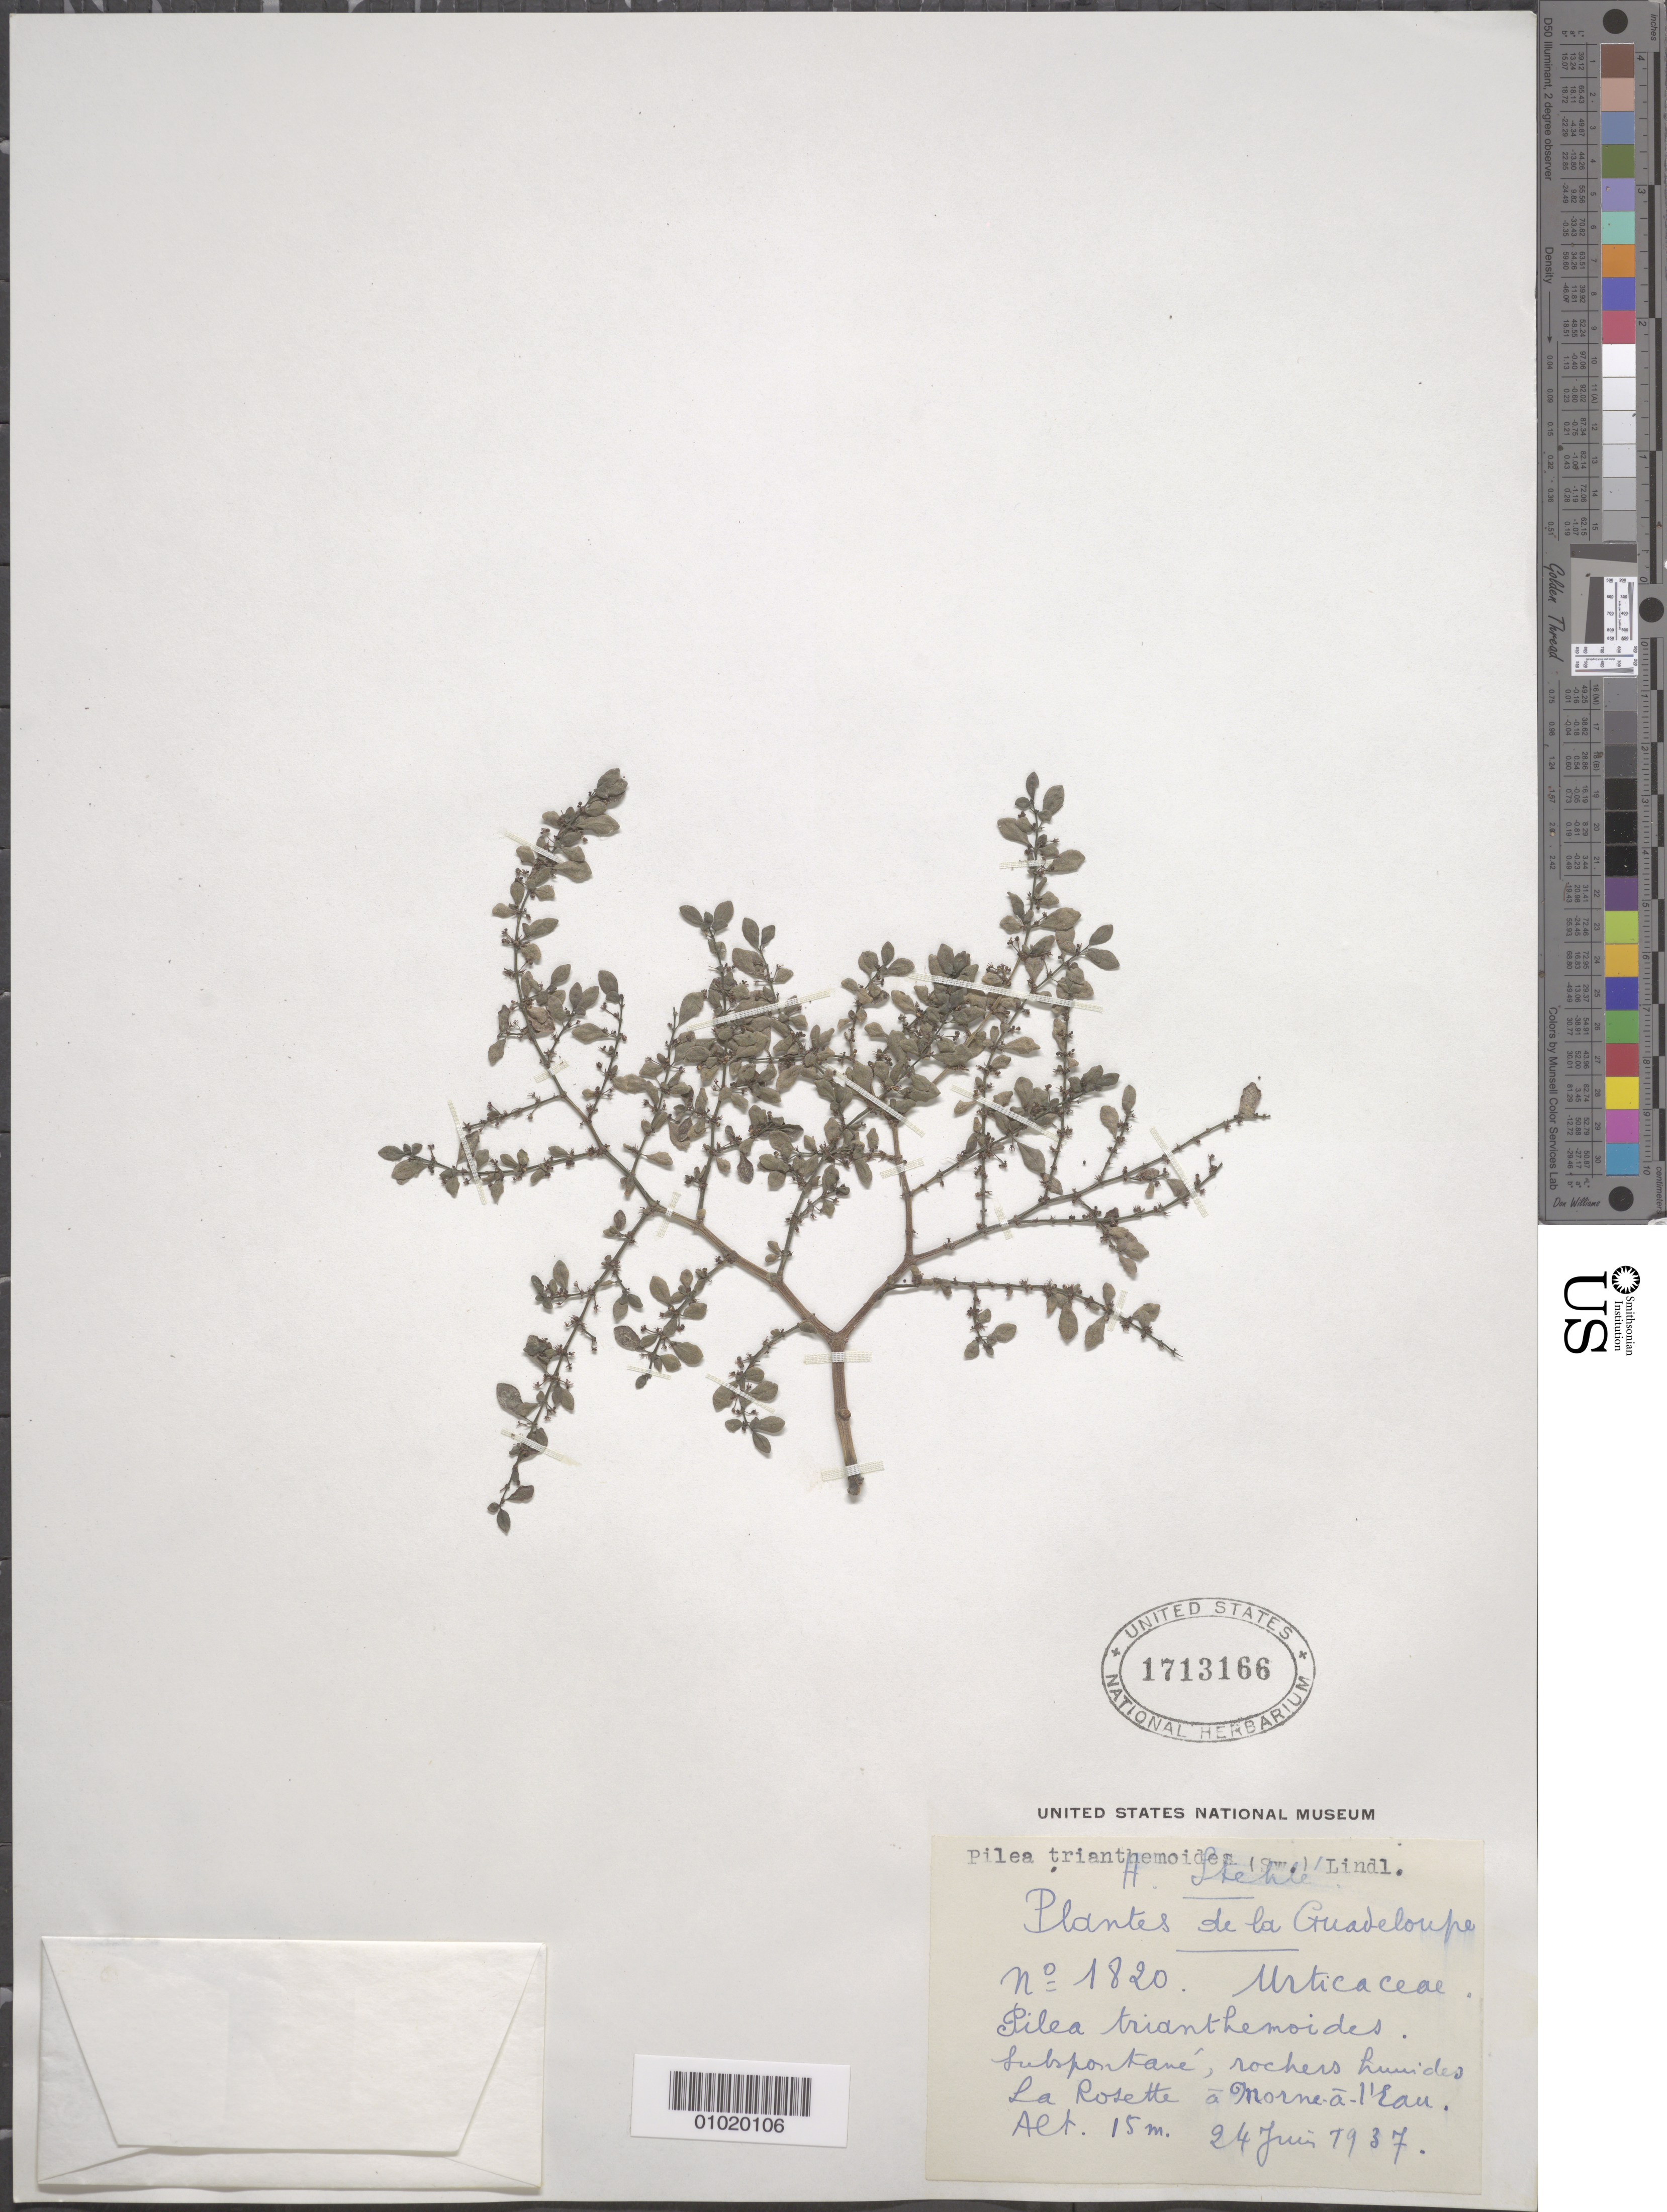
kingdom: Plantae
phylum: Tracheophyta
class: Magnoliopsida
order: Rosales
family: Urticaceae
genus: Pilea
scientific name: Pilea trianthemoides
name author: (Sw.) Lindl.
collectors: H. Stehlé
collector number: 1820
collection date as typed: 24 Jun 1937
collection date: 1937-06-24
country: Guadeloupe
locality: Substpontane, rockers humides. La Rosette a Morne a l'eau.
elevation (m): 15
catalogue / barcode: US 1713166